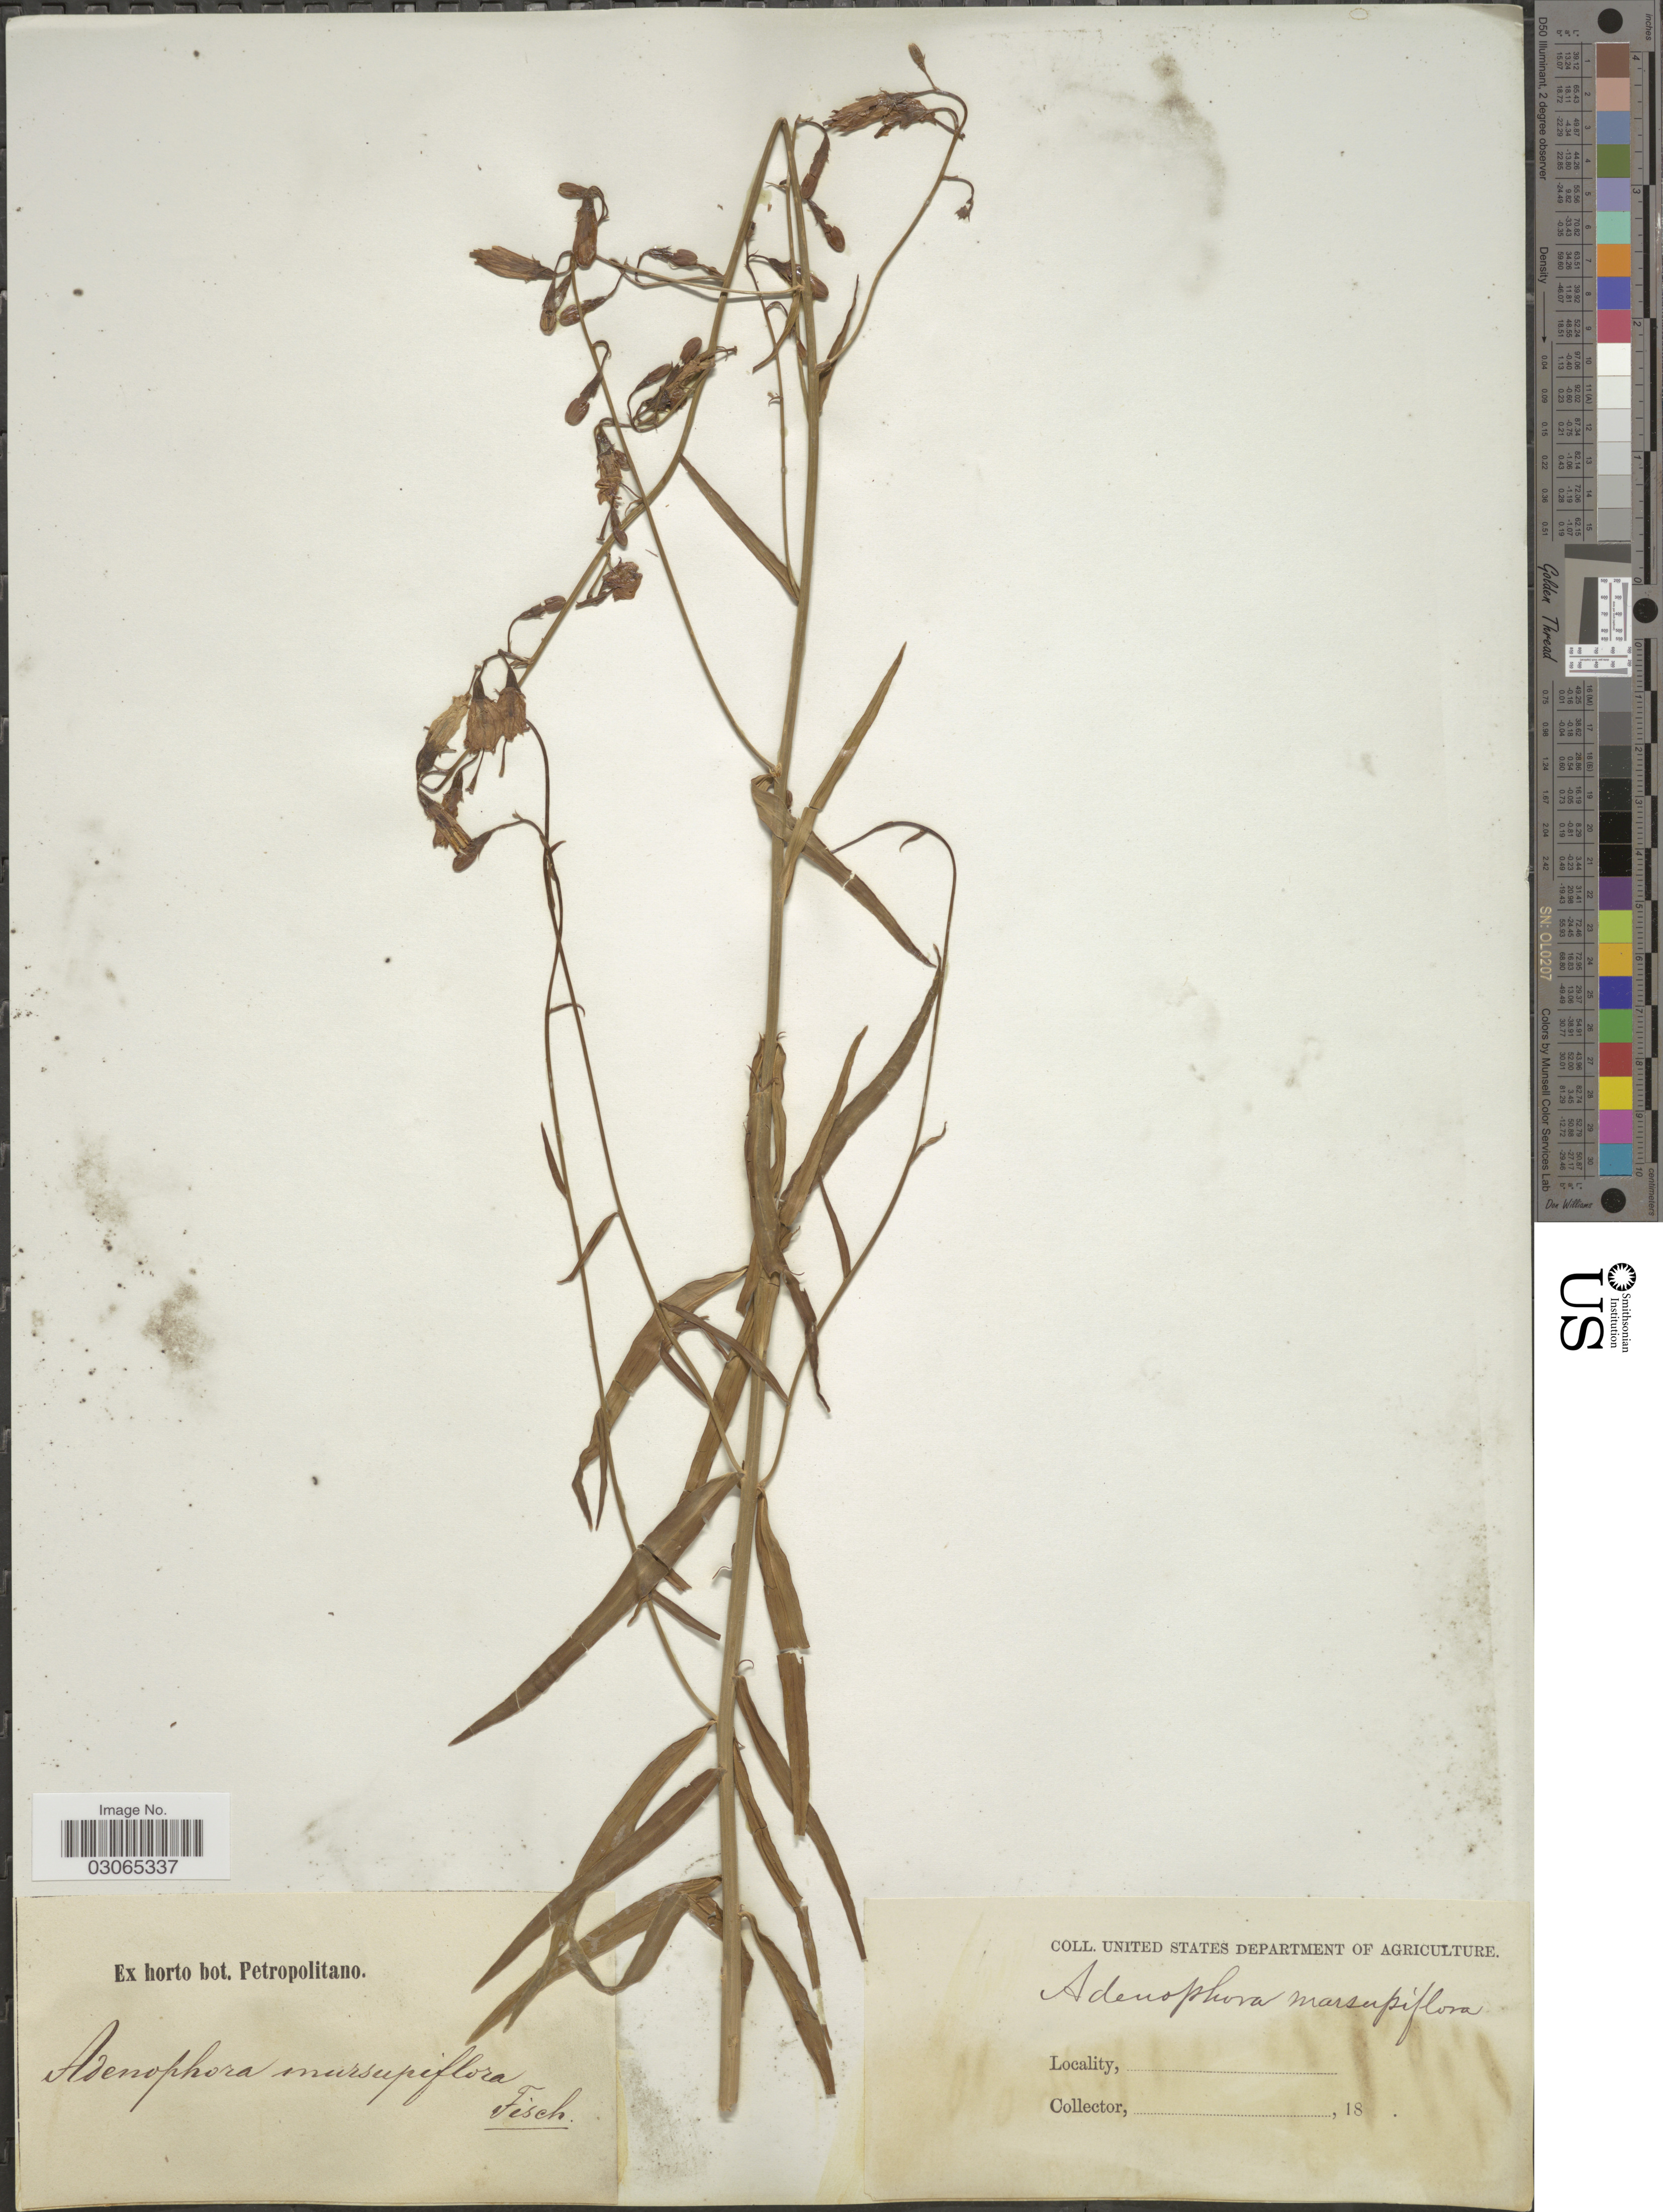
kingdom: Plantae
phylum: Tracheophyta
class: Magnoliopsida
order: Asterales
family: Campanulaceae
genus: Adenophora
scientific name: Adenophora marsupiiflora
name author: Fisch.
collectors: ex Horto Bot. Petropolitano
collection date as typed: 18